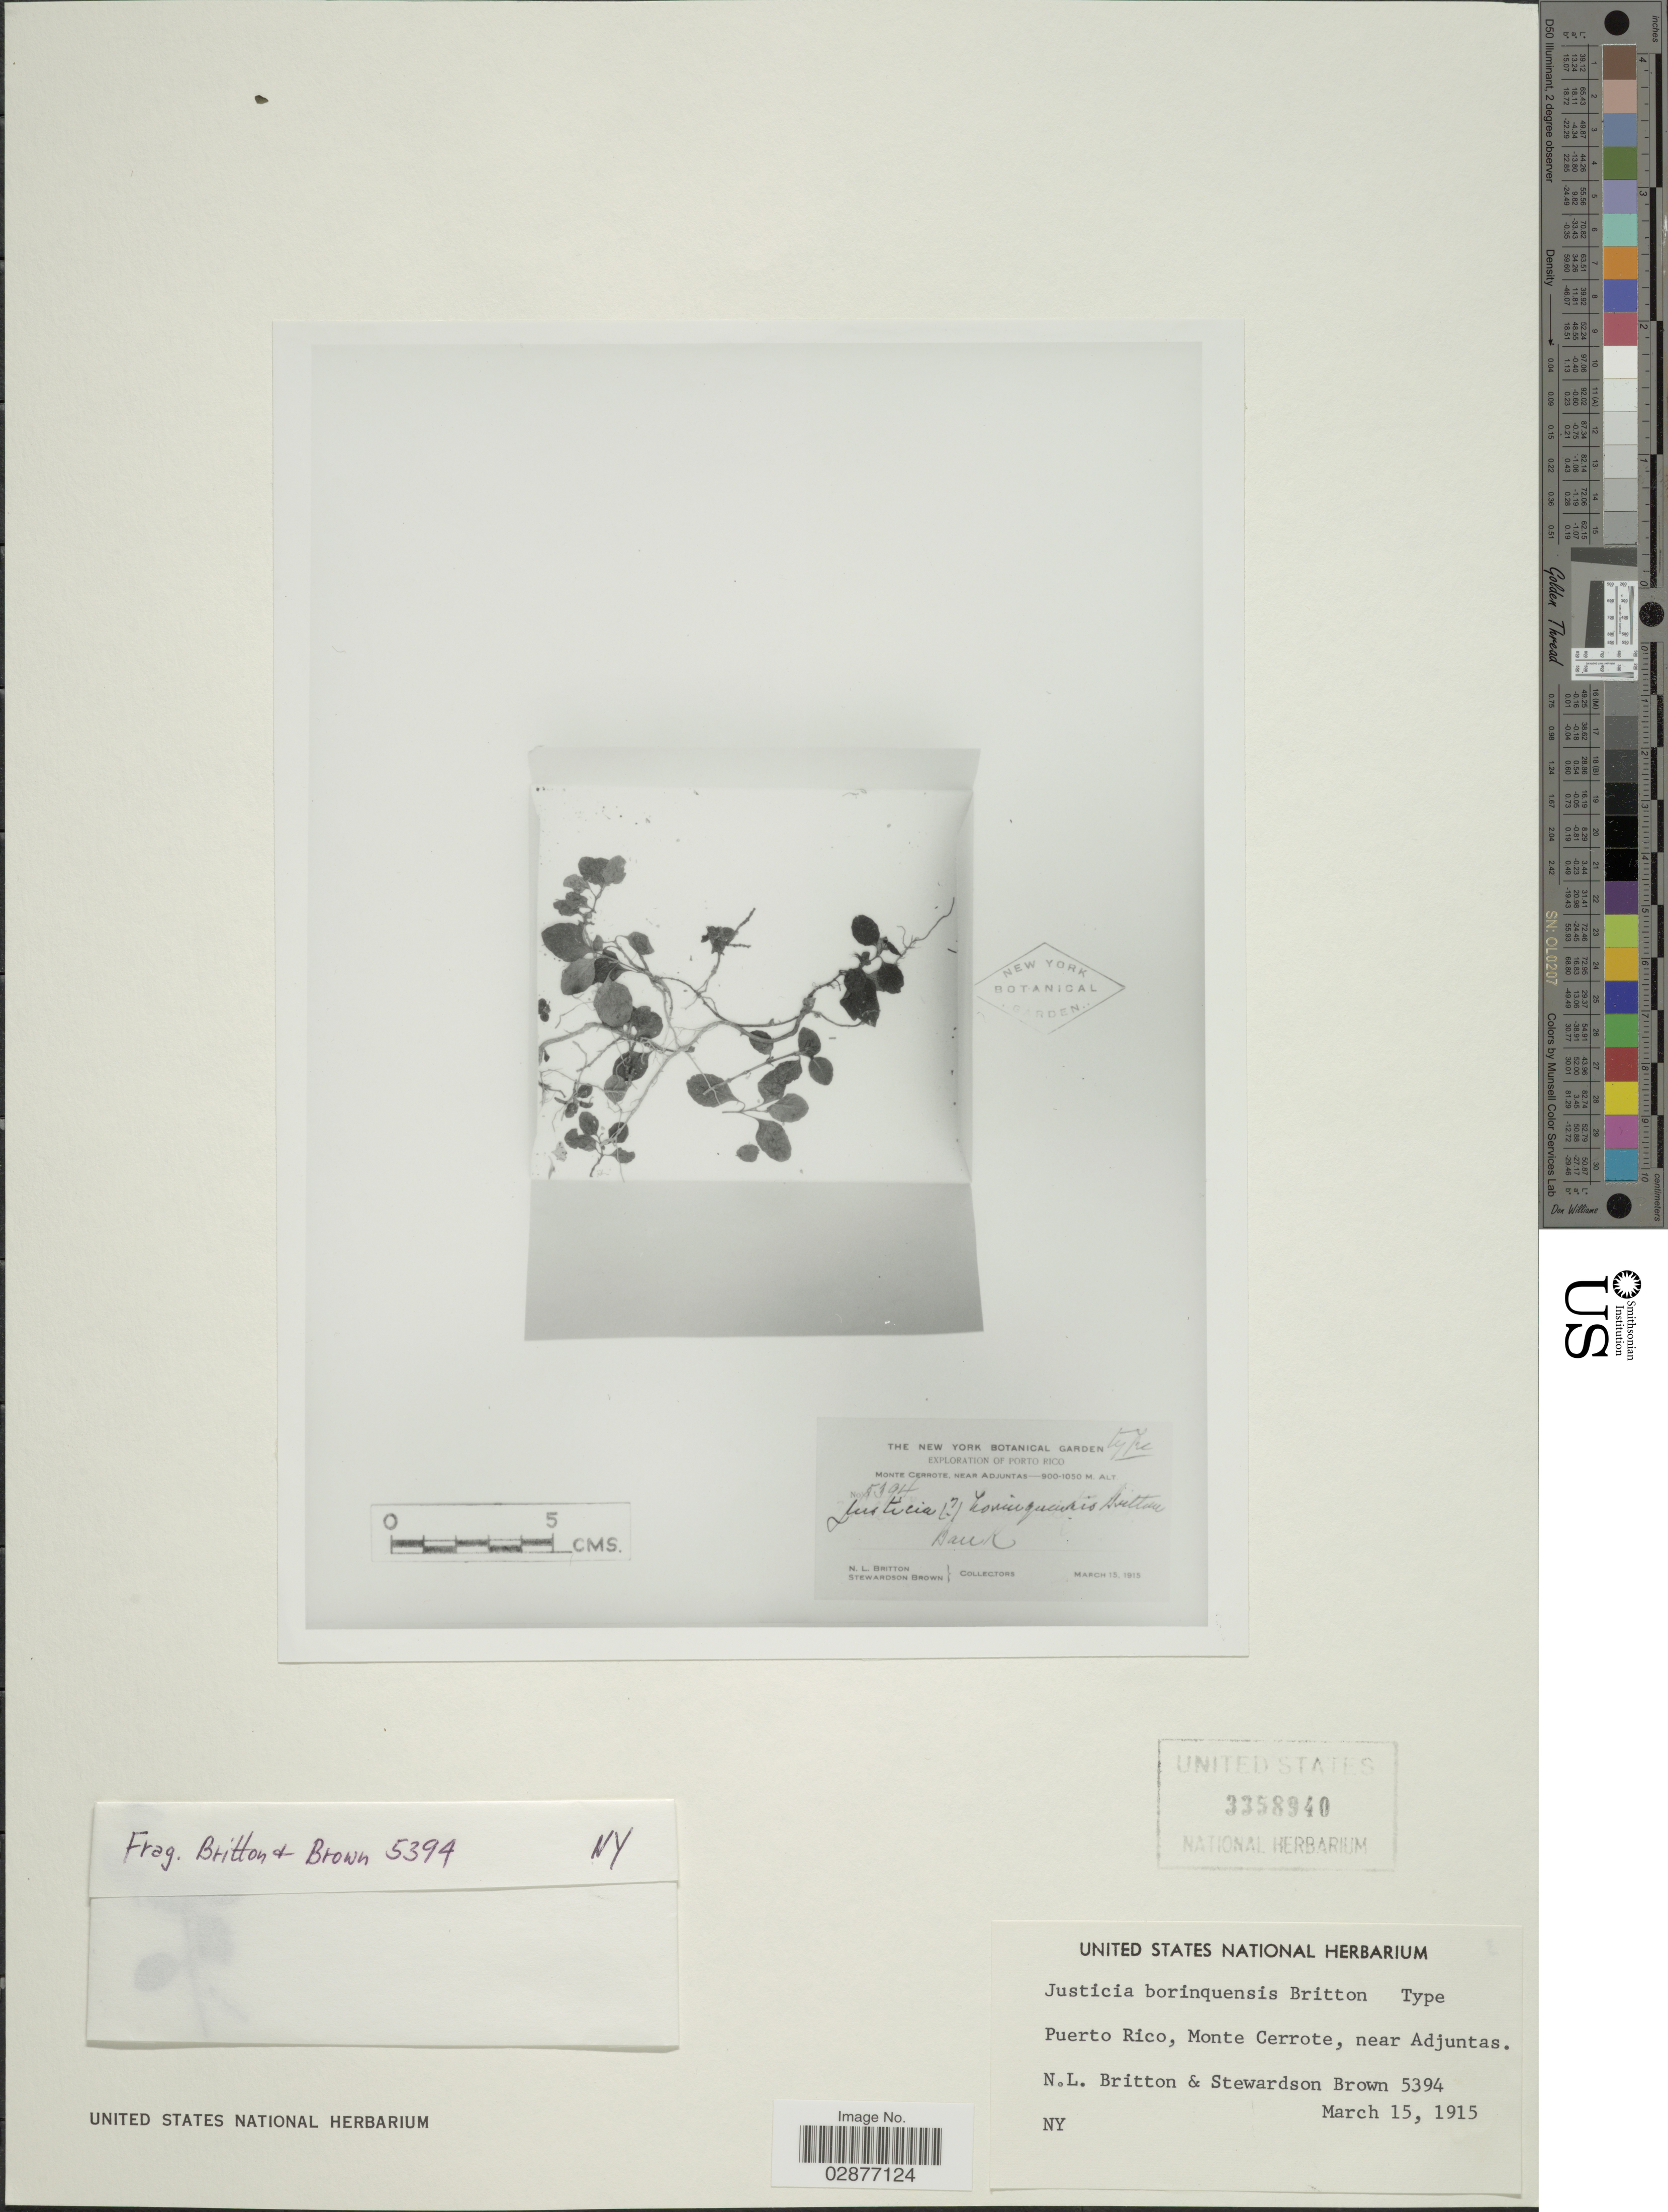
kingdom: Plantae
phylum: Tracheophyta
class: Magnoliopsida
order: Lamiales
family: Acanthaceae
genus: Justicia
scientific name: Justicia borinquensis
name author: Britton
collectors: N. Britton & S. Brown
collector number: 5394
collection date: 1915-03-15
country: Puerto Rico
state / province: Adjuntas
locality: Monte Cerrote, near Adjuntas.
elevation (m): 900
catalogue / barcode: US 3358940